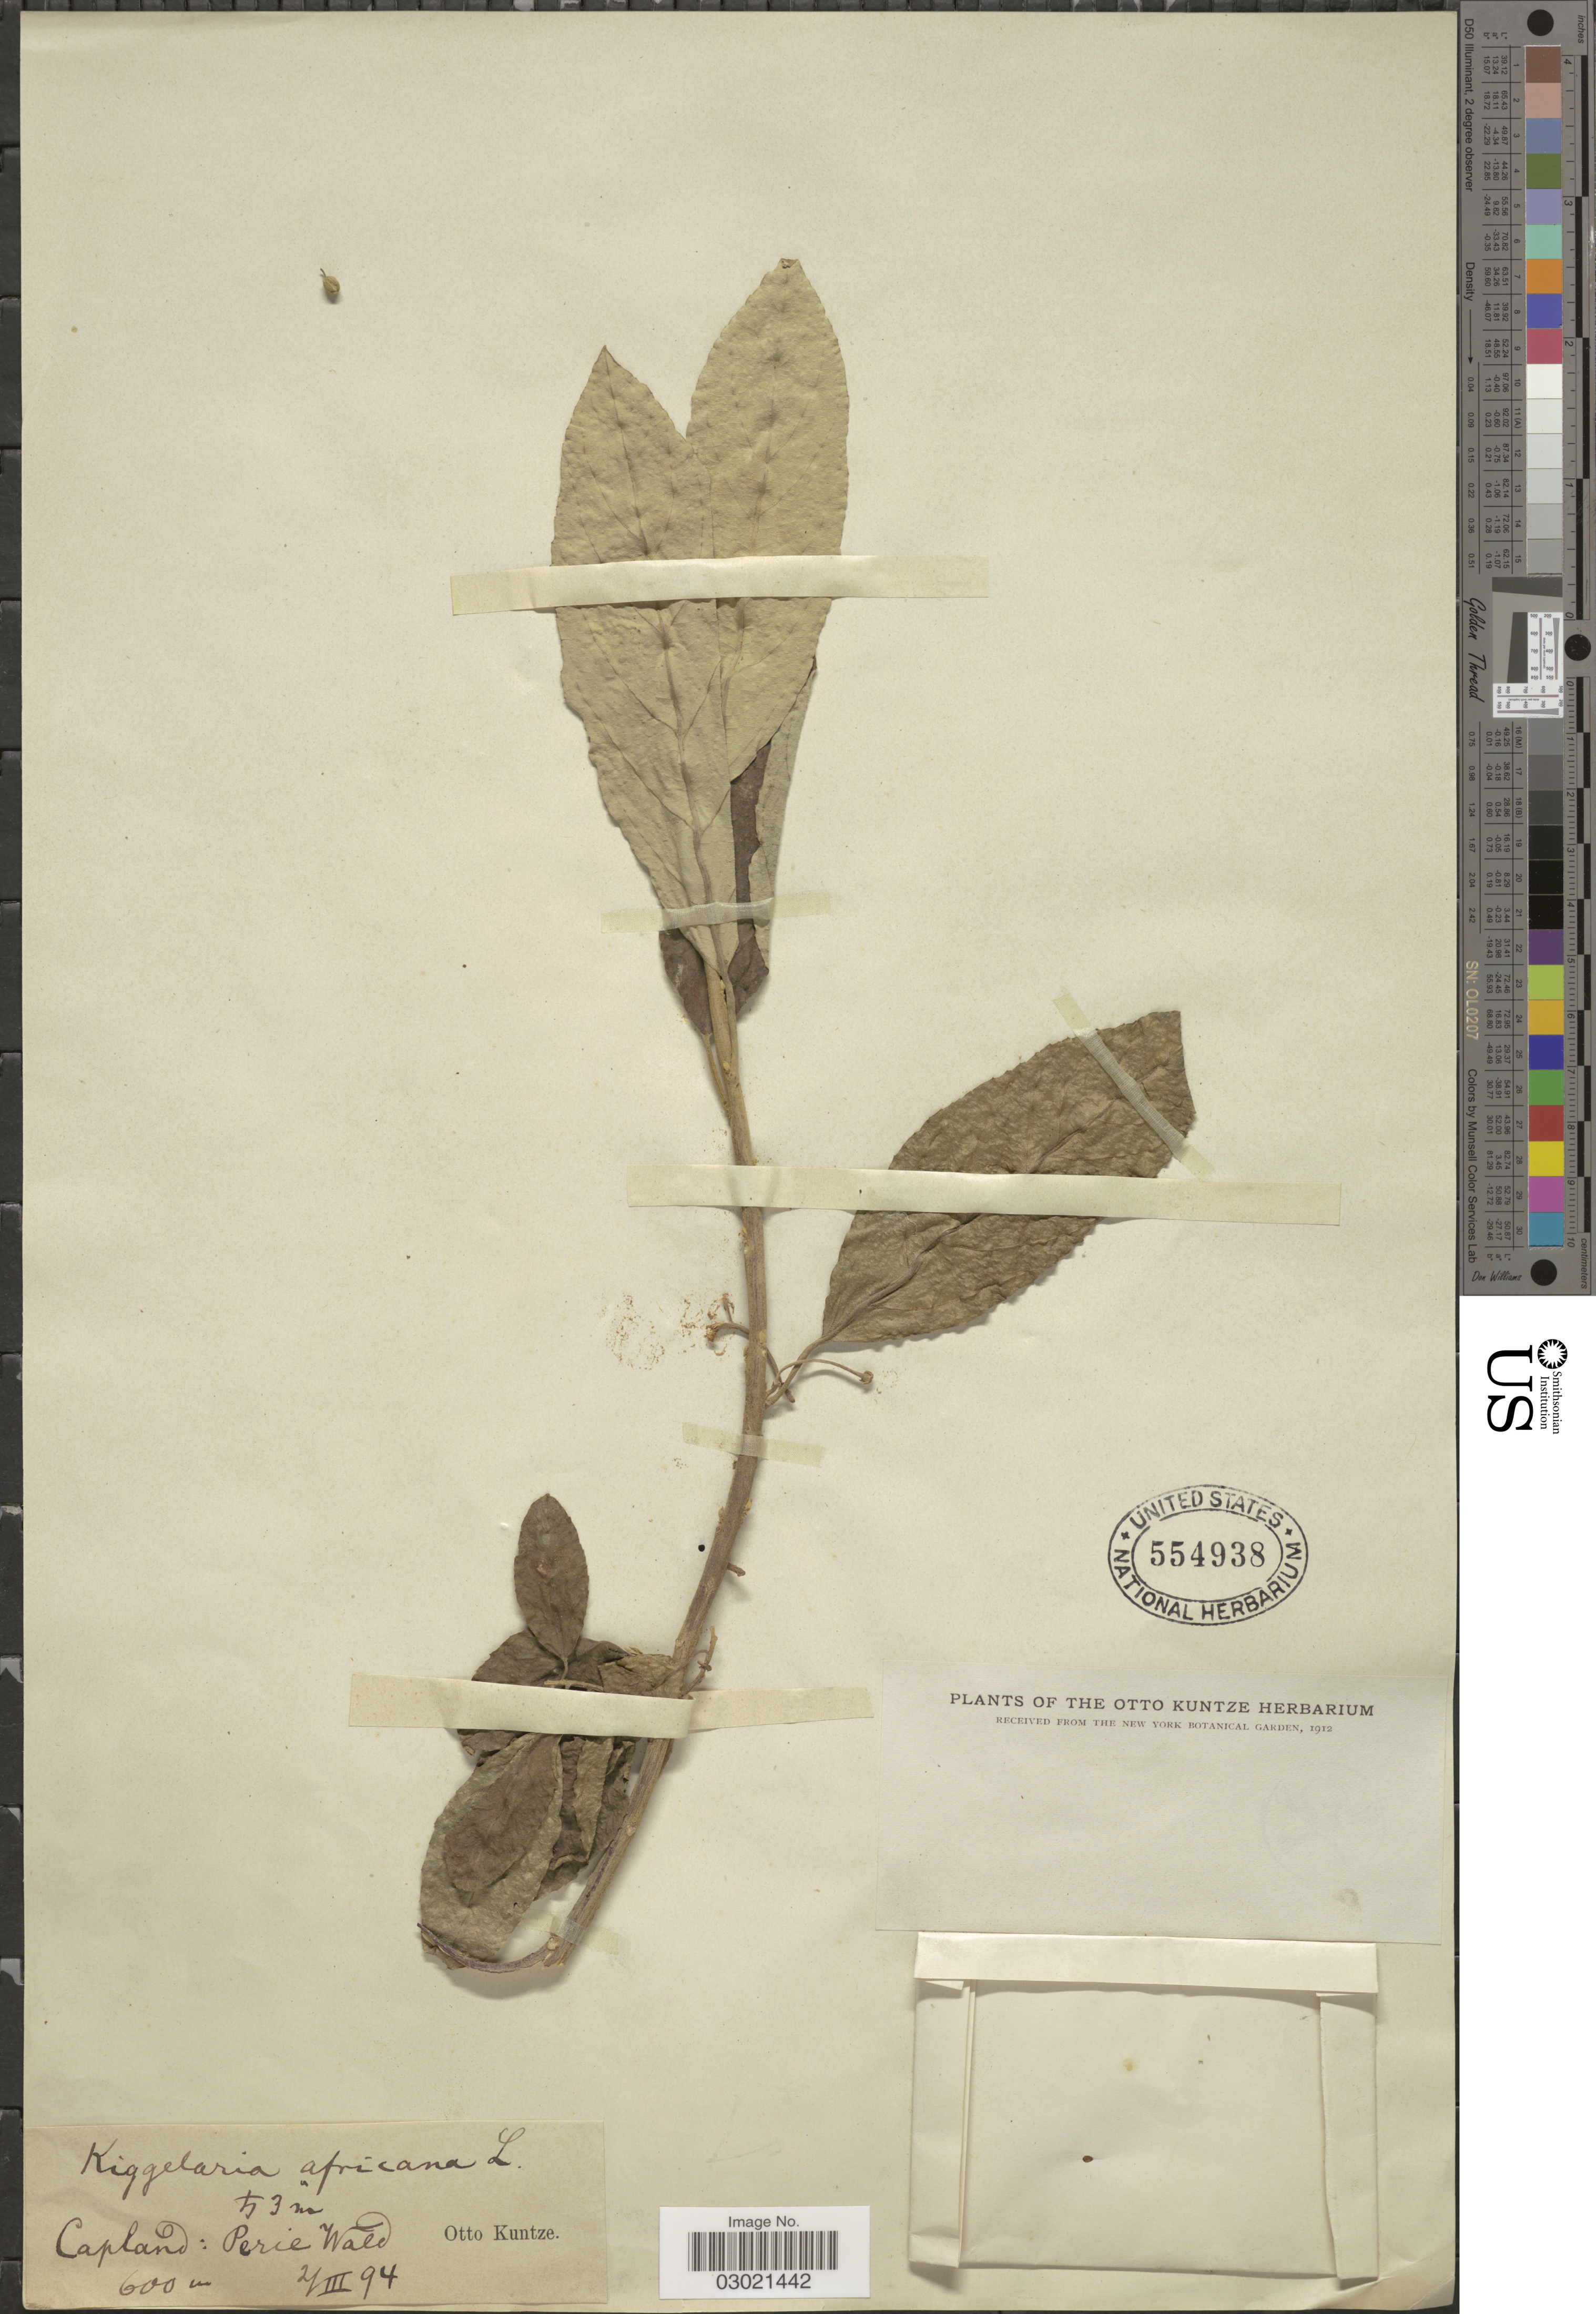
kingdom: Plantae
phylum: Tracheophyta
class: Magnoliopsida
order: Malpighiales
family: Achariaceae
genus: Kiggelaria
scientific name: Kiggelaria africana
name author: L.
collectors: C.E.O. Kuntze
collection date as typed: Transcribed d/m/y: 2/3/94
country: South Africa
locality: Capland: Perie Wald.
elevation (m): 600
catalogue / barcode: US 554938